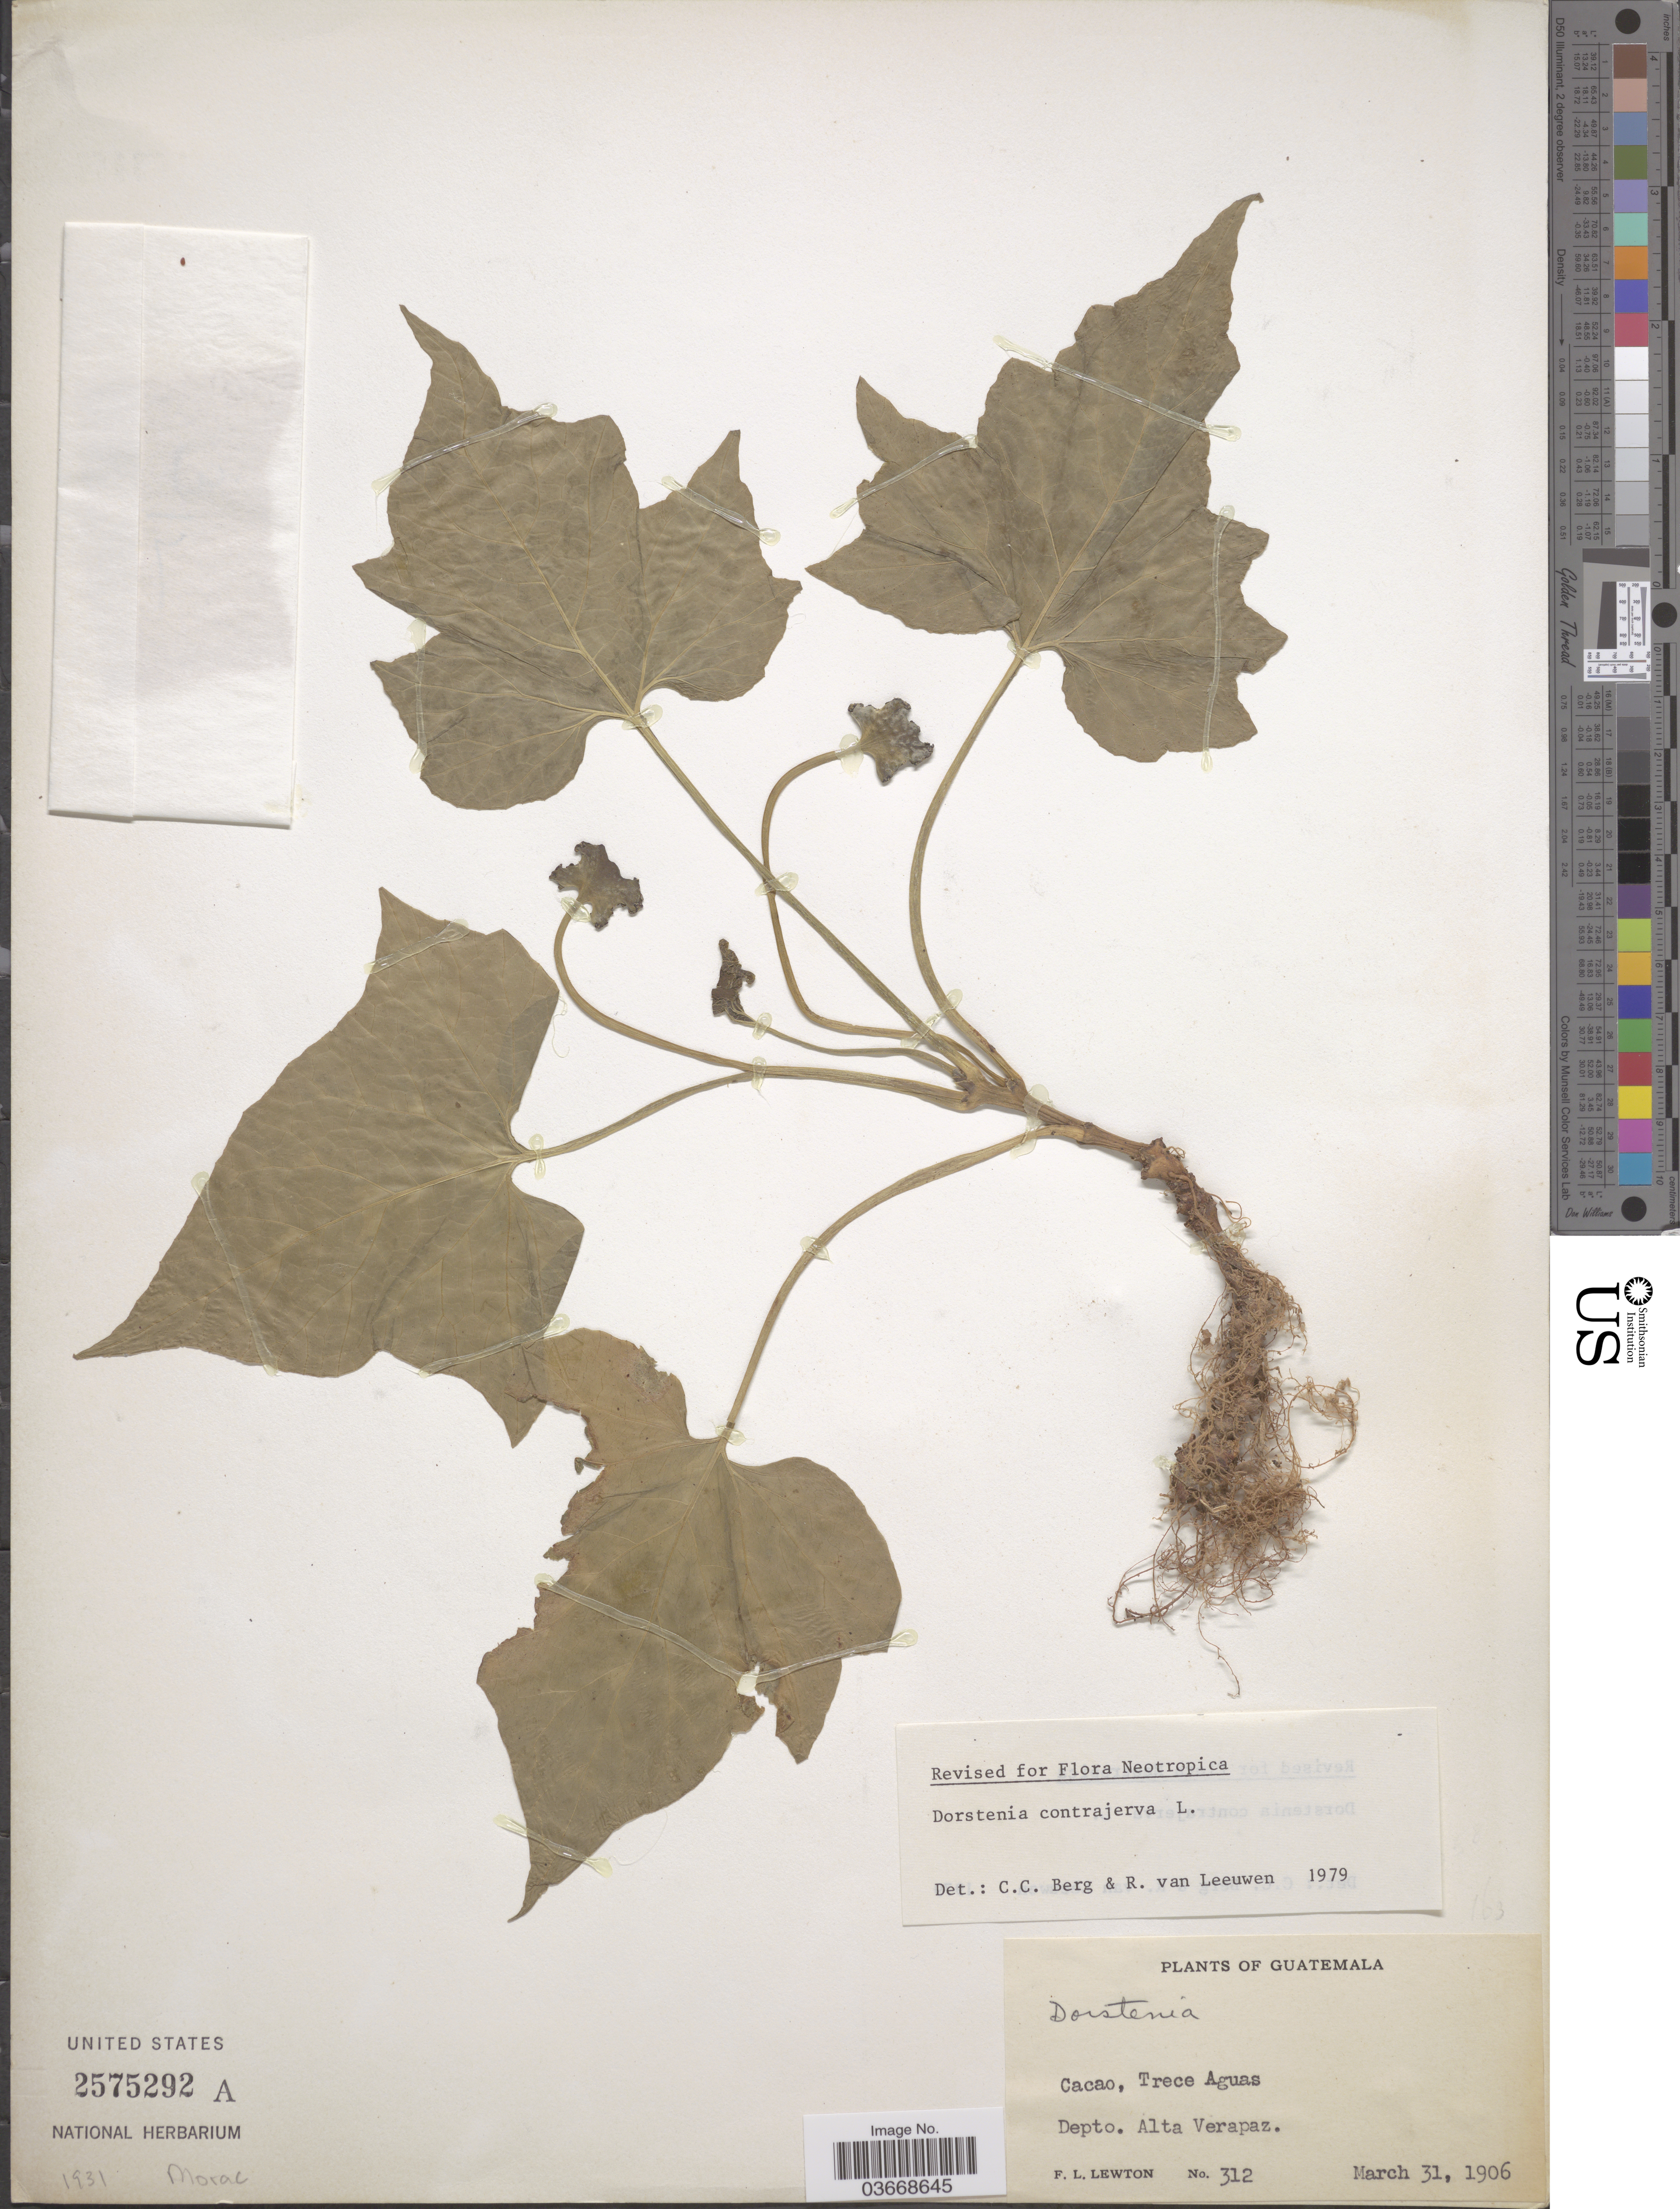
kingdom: Plantae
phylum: Tracheophyta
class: Magnoliopsida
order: Rosales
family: Moraceae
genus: Dorstenia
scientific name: Dorstenia contrajerva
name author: L.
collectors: F. L. Lewton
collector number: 312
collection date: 1906-03-31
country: Guatemala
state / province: Alta Verapaz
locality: Cacao. Trece Aguas. Depto. Alta Verapaz.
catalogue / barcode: US 2575292A